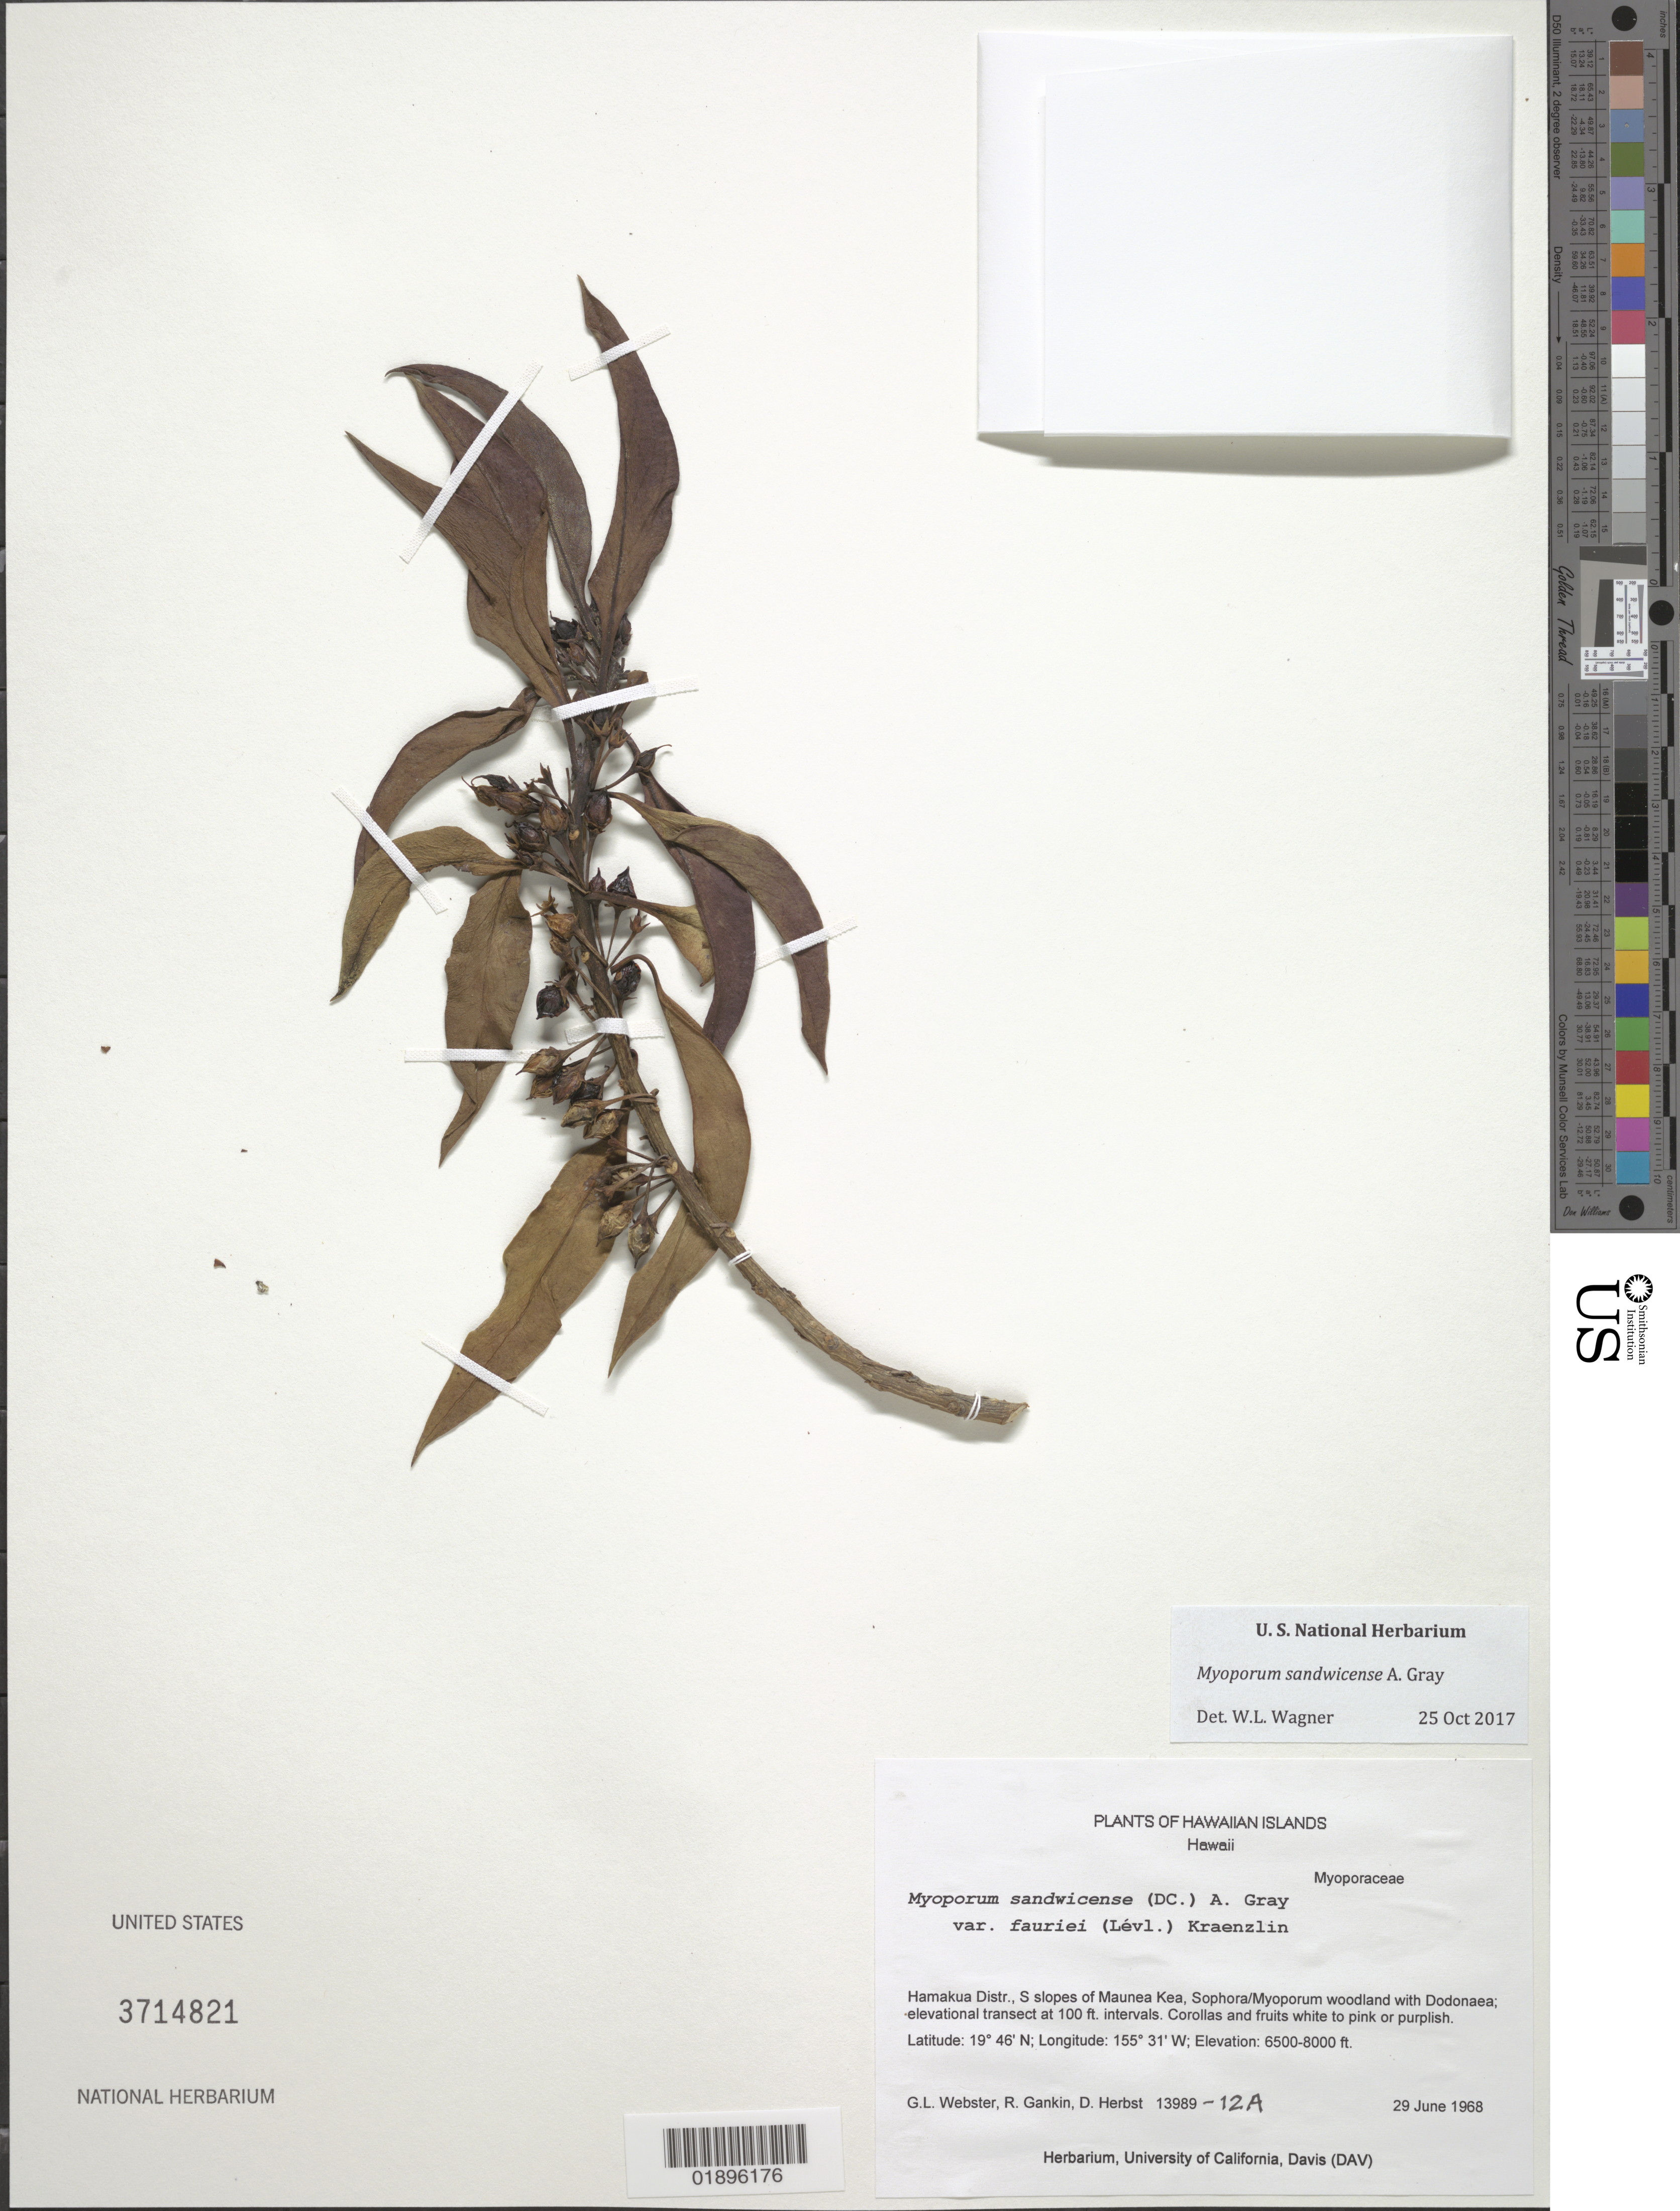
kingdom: Plantae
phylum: Tracheophyta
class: Magnoliopsida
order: Lamiales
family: Scrophulariaceae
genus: Myoporum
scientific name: Myoporum sandwicense subsp. sandwicense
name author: A. Gray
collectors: G. L. Webster, R. Gankin & D. R. Herbst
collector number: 13989-12A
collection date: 1968-06-29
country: United States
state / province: Hawaii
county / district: Hawaii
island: Hawaii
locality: Hamakua District, S slopes of Maunea Kea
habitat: Woodland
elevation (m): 1981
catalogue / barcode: US 3714821